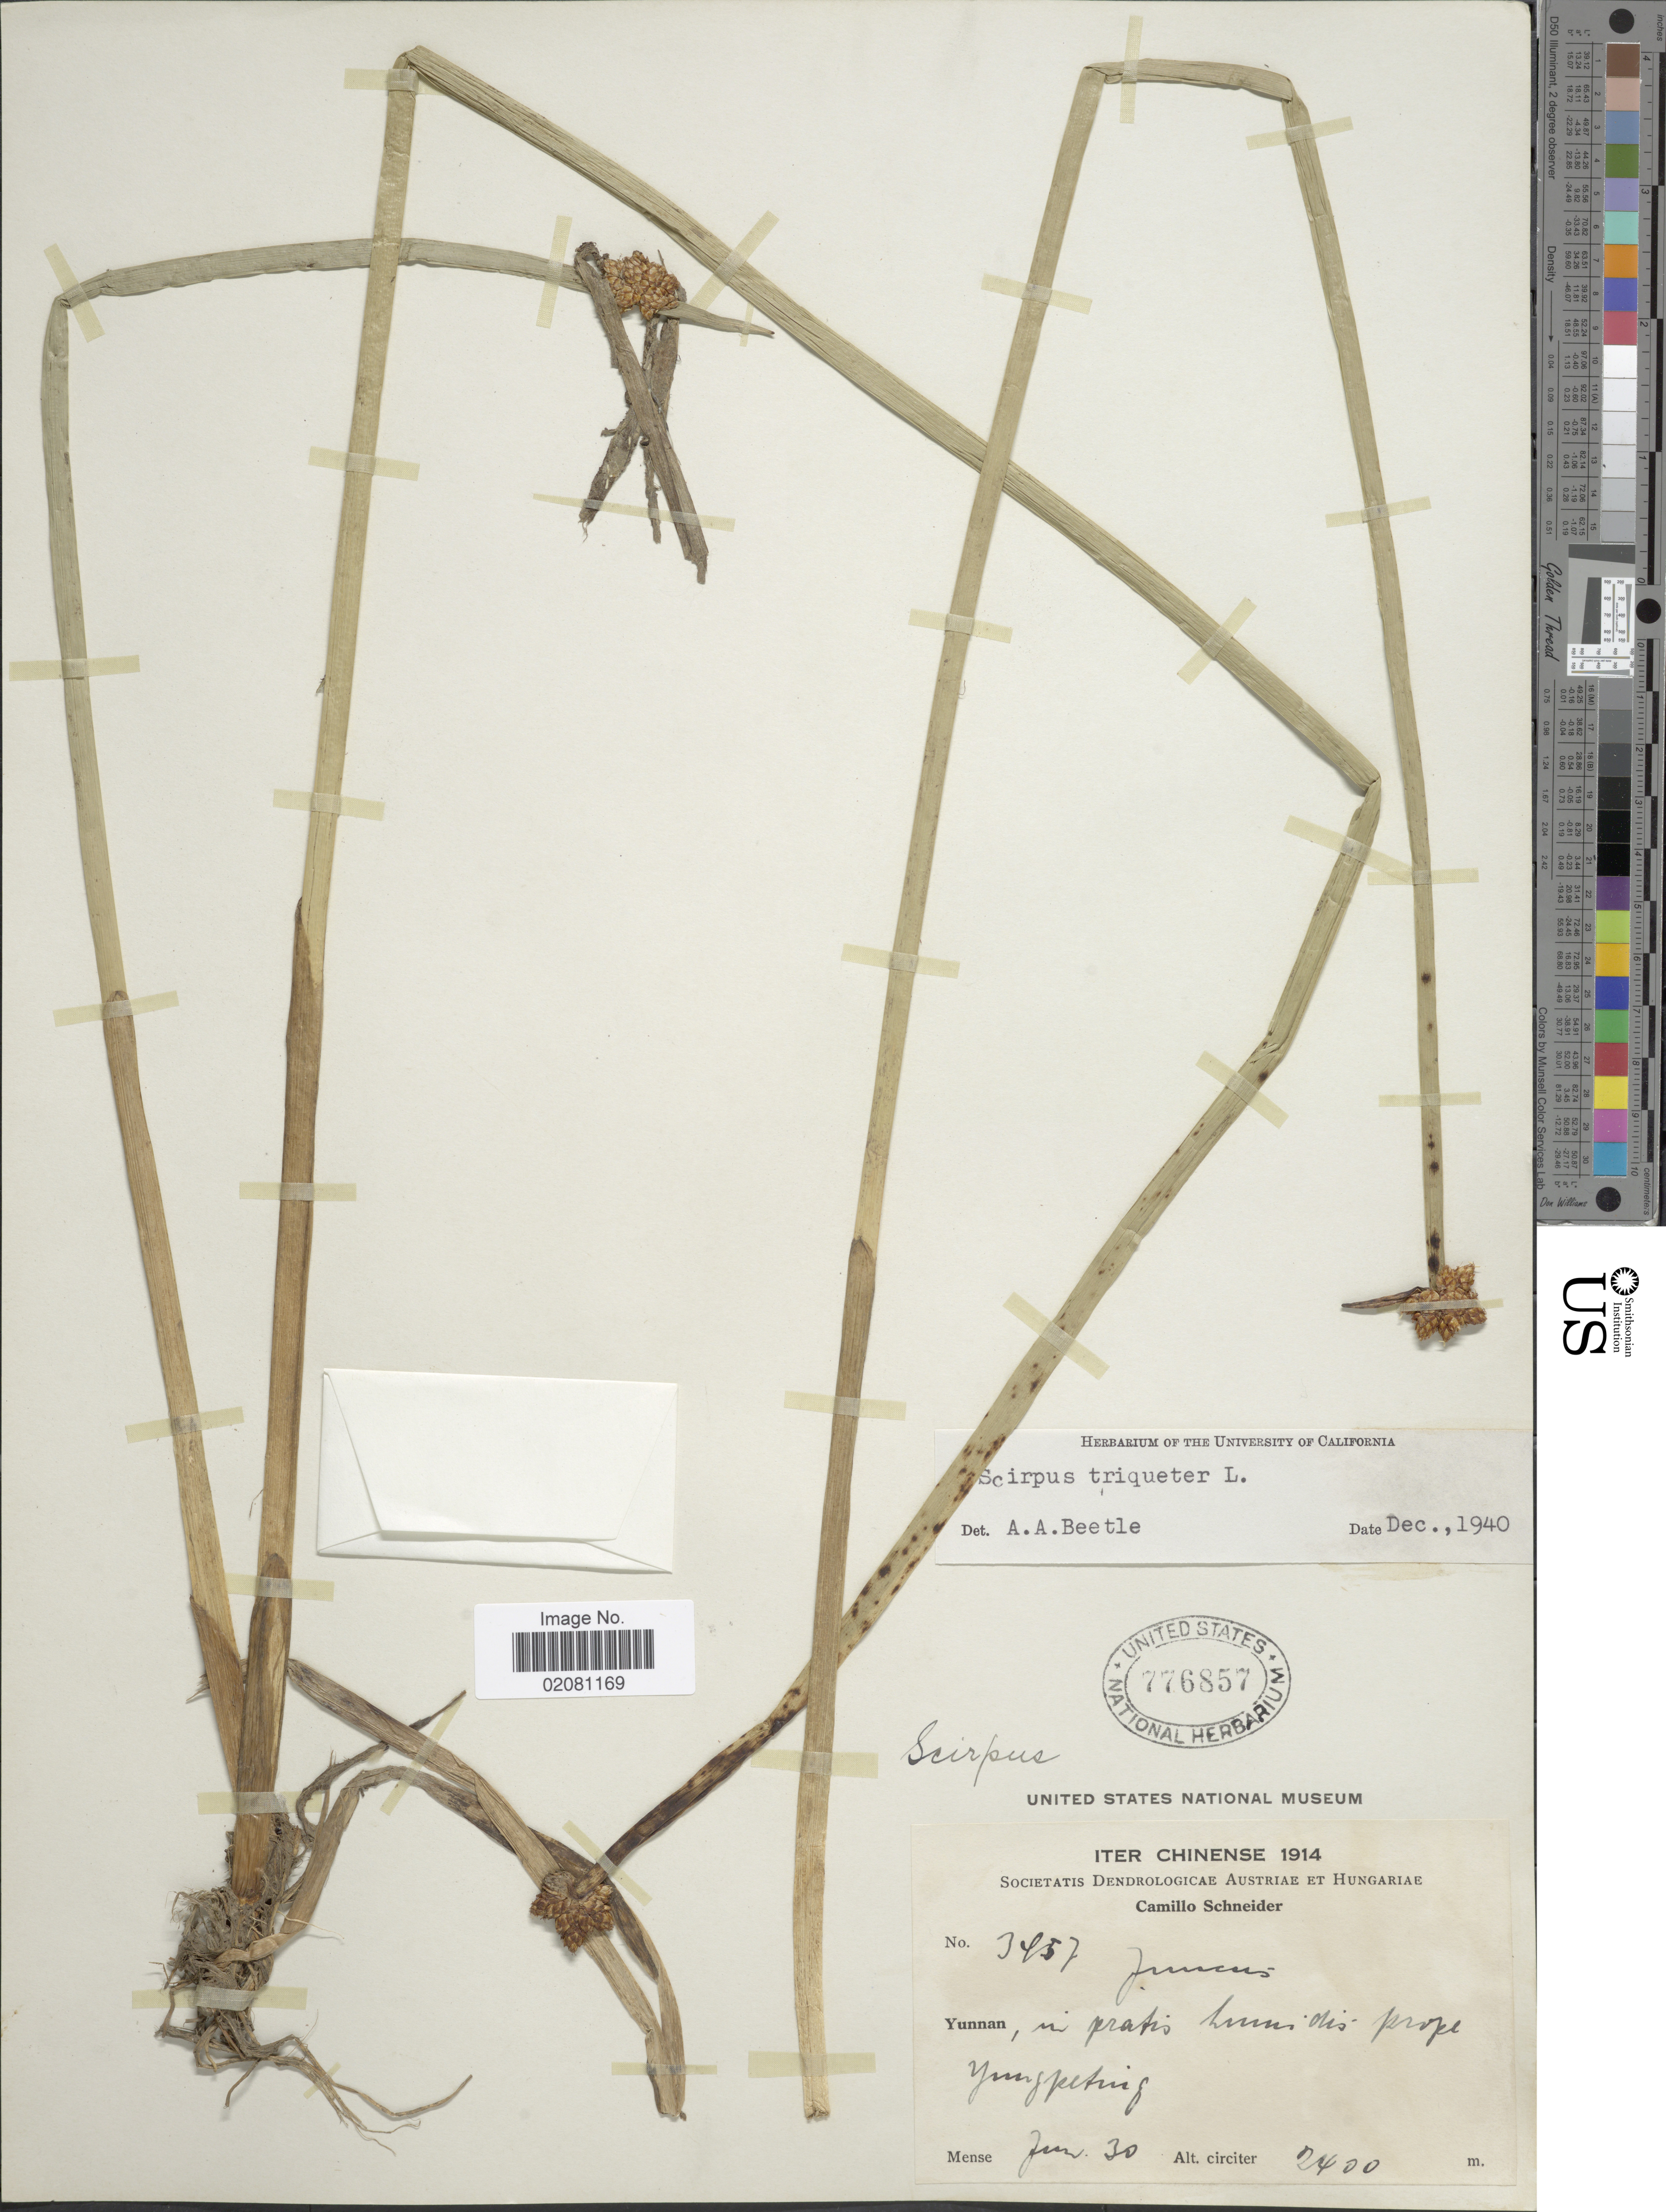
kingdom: Plantae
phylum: Tracheophyta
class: Liliopsida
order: Poales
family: Cyperaceae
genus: Schoenoplectus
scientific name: Schoenoplectus triqueter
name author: (L.) Palla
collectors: C. K. Schneider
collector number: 3457*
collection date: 1914-06-30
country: China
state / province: Yunnan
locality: In pratis humidis prope Yungpetuig [interpreted].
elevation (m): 2400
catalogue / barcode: US 776857